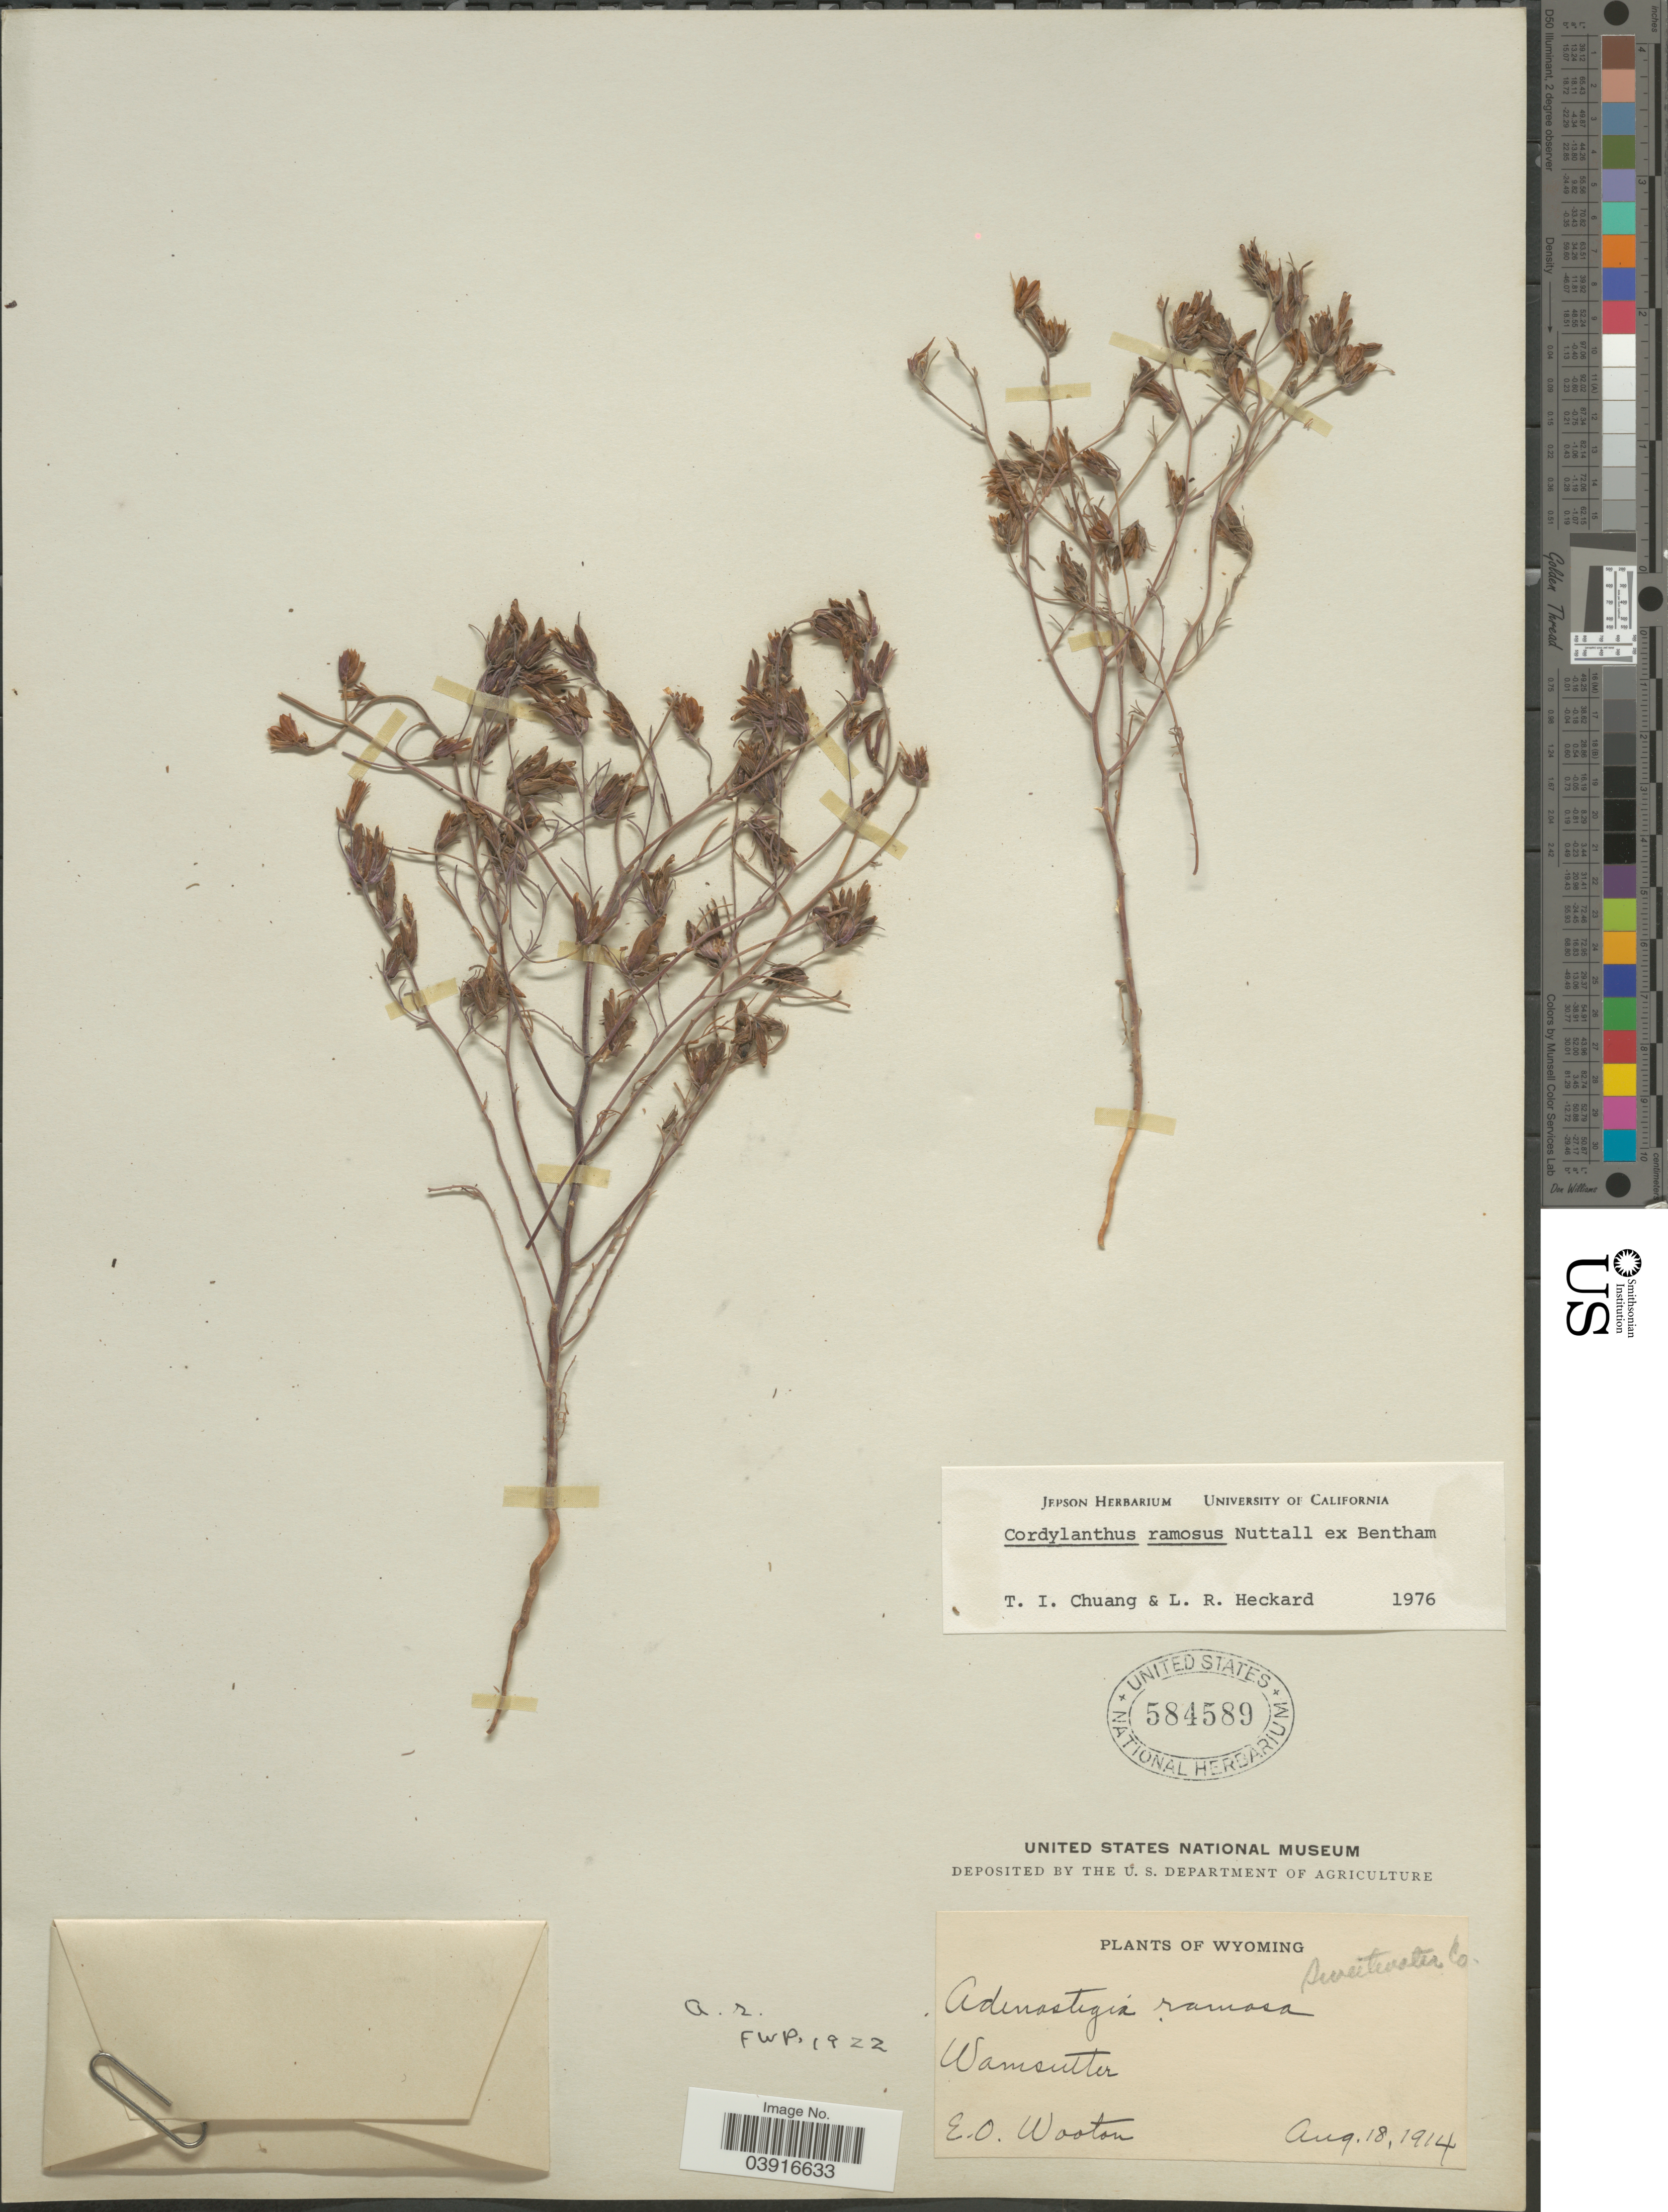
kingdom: Plantae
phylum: Tracheophyta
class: Magnoliopsida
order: Lamiales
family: Orobanchaceae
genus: Cordylanthus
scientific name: Cordylanthus ramosus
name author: Nutt. ex Benth.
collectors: E. O. Wooton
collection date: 1914-08-18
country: United States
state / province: Wyoming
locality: Sweetwater Co. Wamsutter.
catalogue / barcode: US 584589